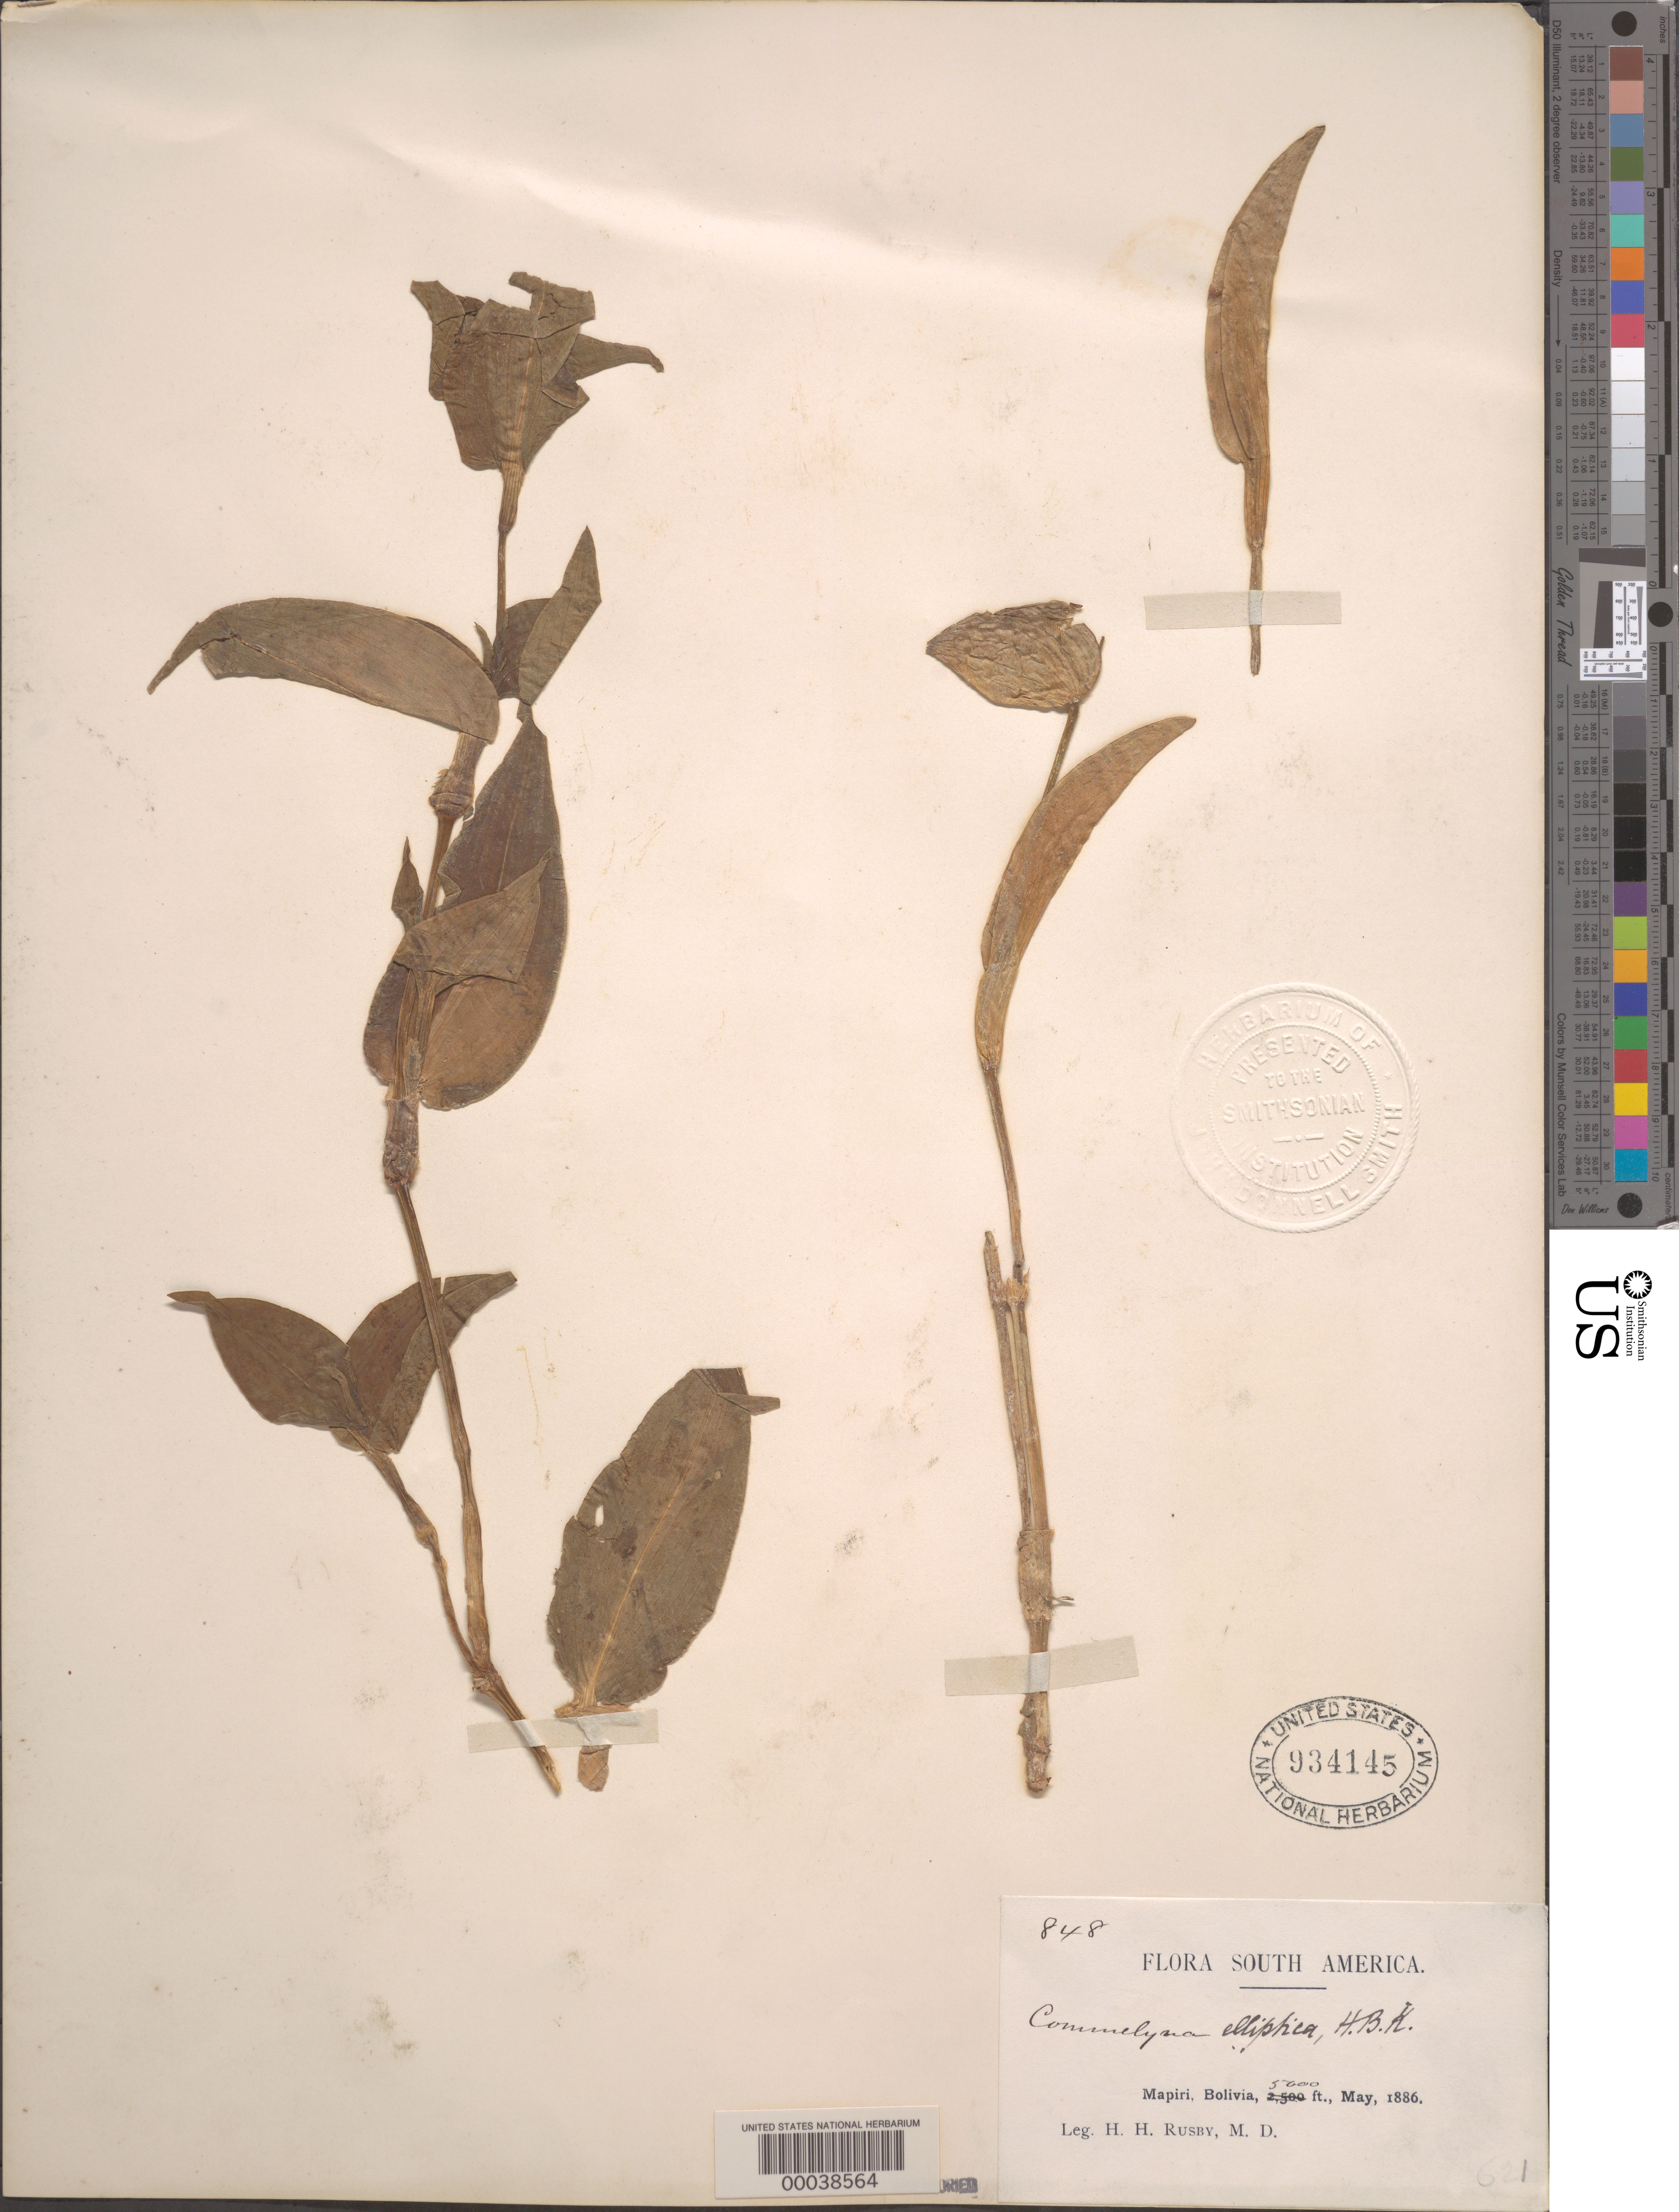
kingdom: Plantae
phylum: Tracheophyta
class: Liliopsida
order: Commelinales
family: Commelinaceae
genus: Commelina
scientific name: Commelina elliptica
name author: Kunth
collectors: H. H. Rusby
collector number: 848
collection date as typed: May, 1886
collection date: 1886-05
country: Bolivia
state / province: La Páz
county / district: Larecaja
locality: Mapiri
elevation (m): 1524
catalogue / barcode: US 934145